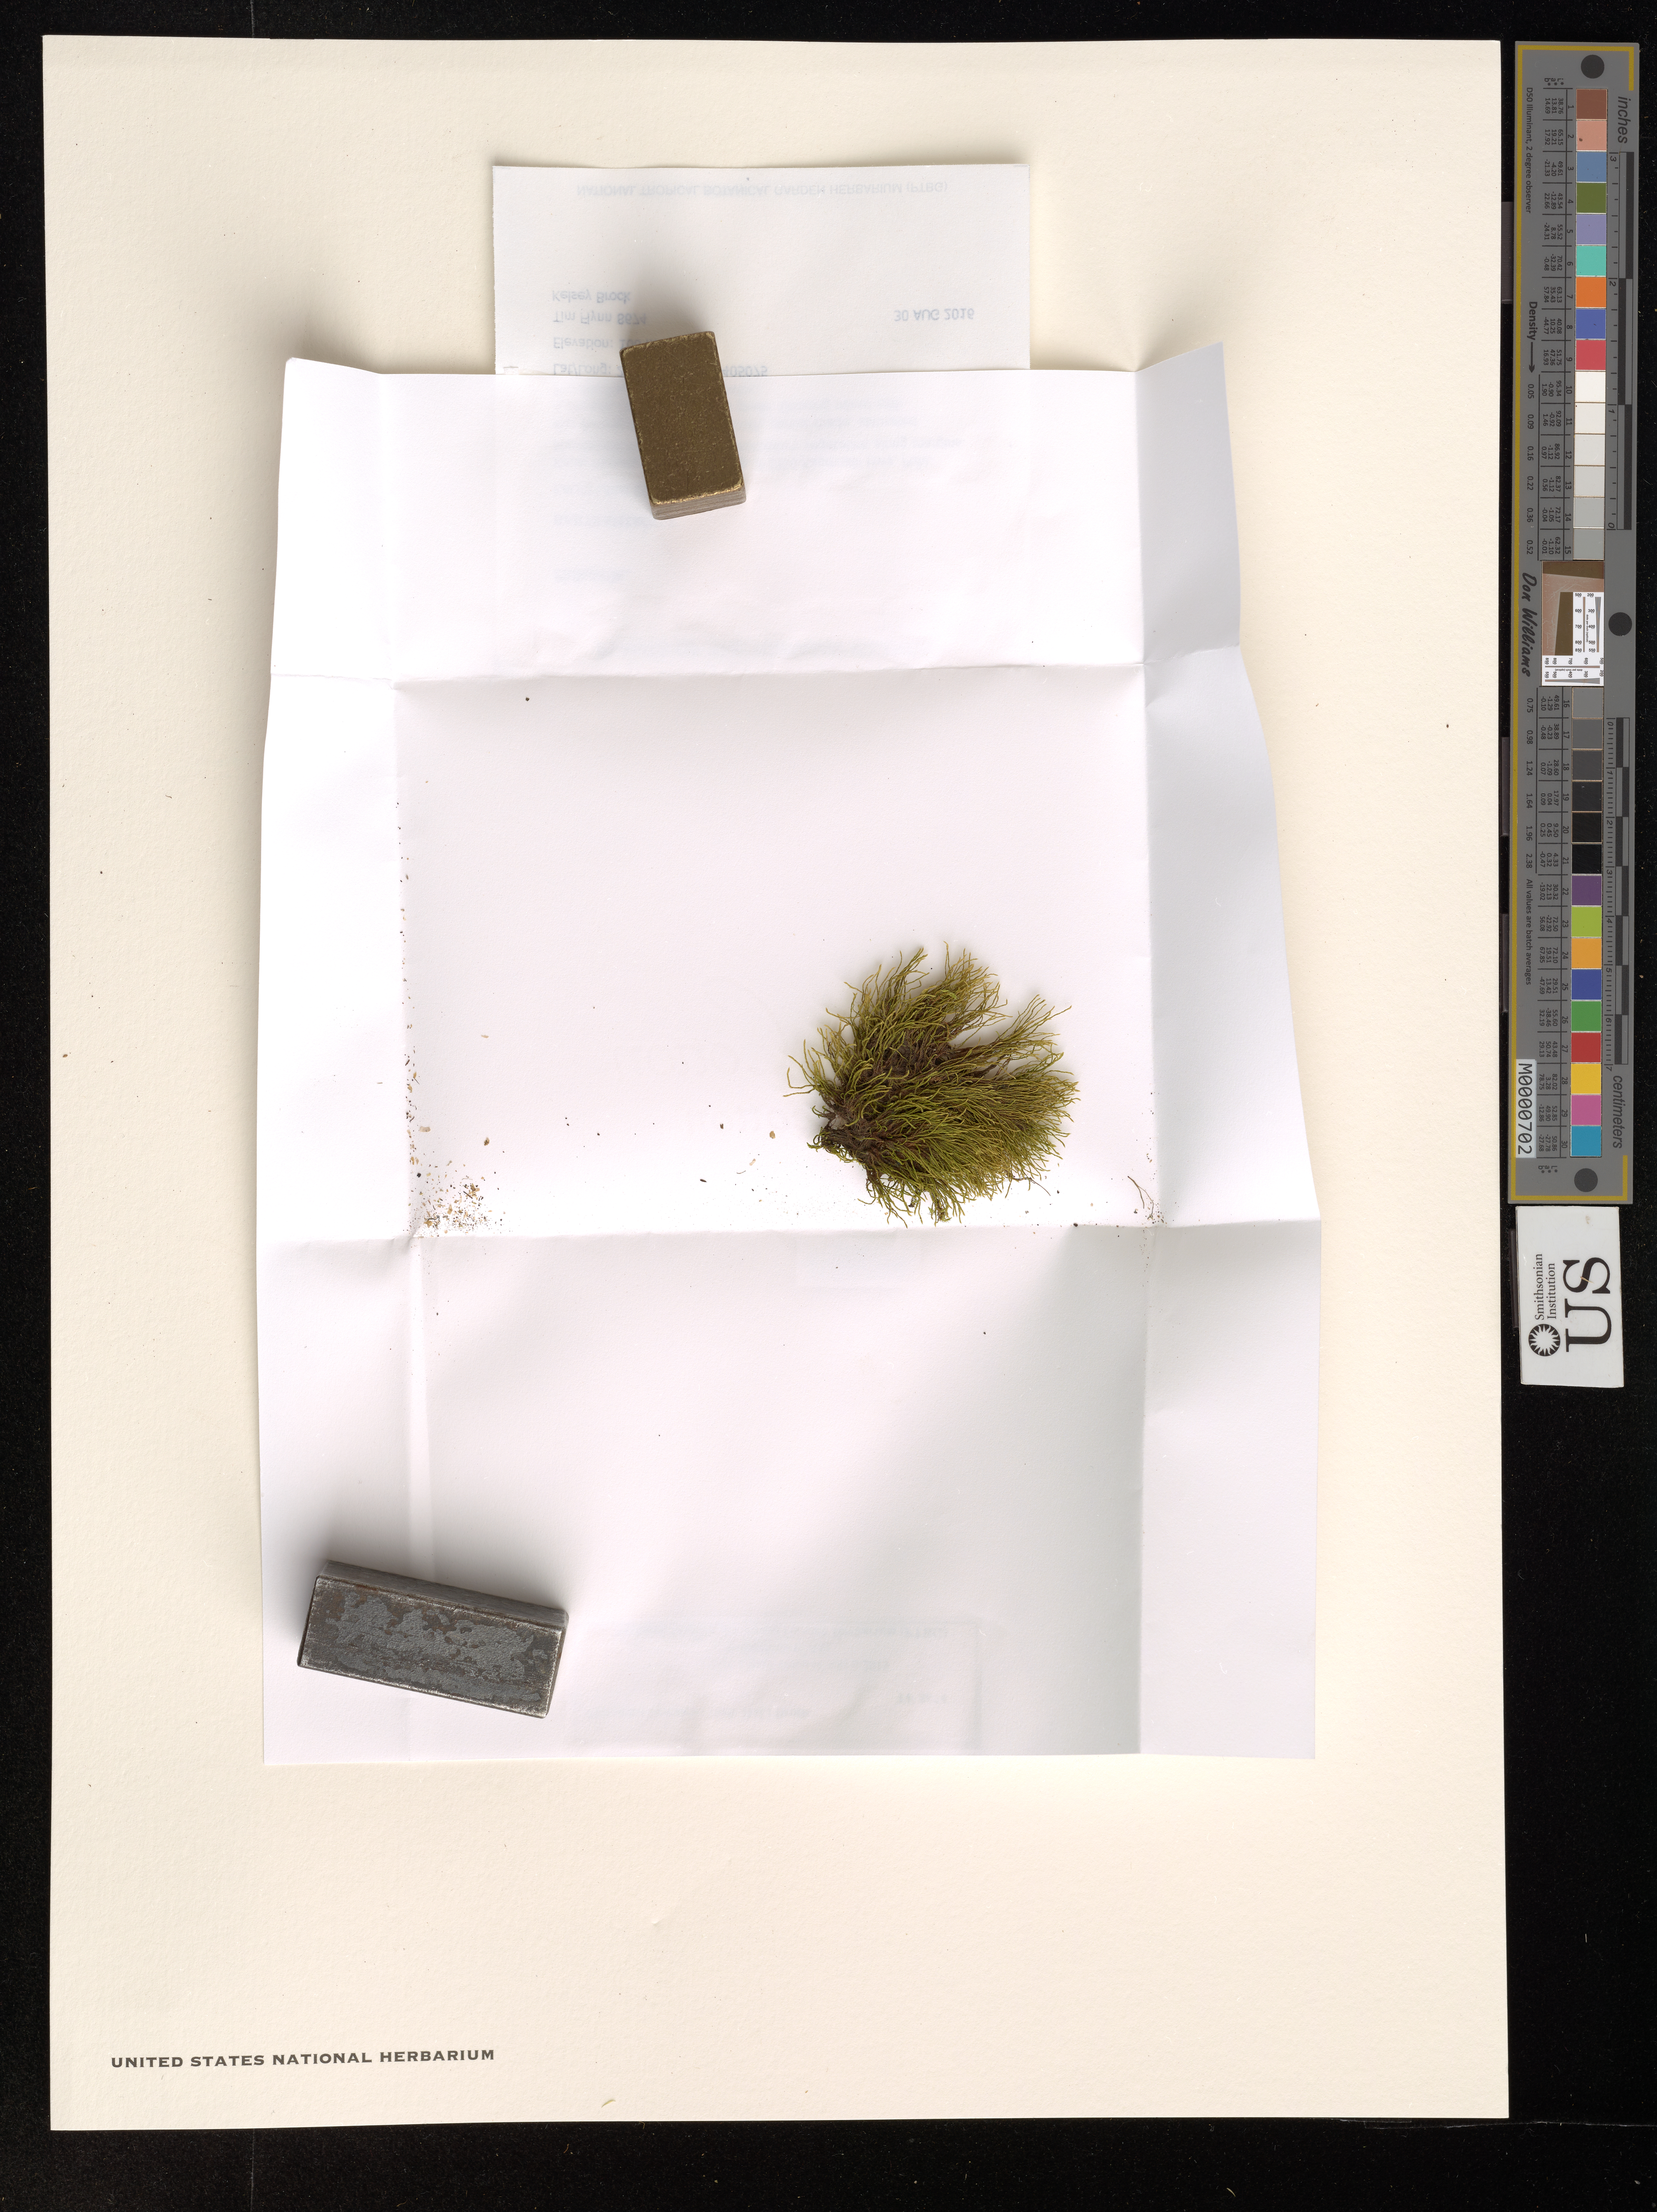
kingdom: Plantae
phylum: Bryophyta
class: Bryopsida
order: Bartramiales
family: Bartramiaceae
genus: Philonotis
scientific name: Philonotis hawaica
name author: (Müll. Hal.) Broth.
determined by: Toren, David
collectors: T. Flynn & K. Brock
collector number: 8674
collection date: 2016-08-30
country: United States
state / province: Hawaii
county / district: Kauai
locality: The Hawaiian Islands. Kauai Lihue District. Kauai Nursery and Landscaping. 3-1550 Kaumualii Hwy, Puhi.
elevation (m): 100